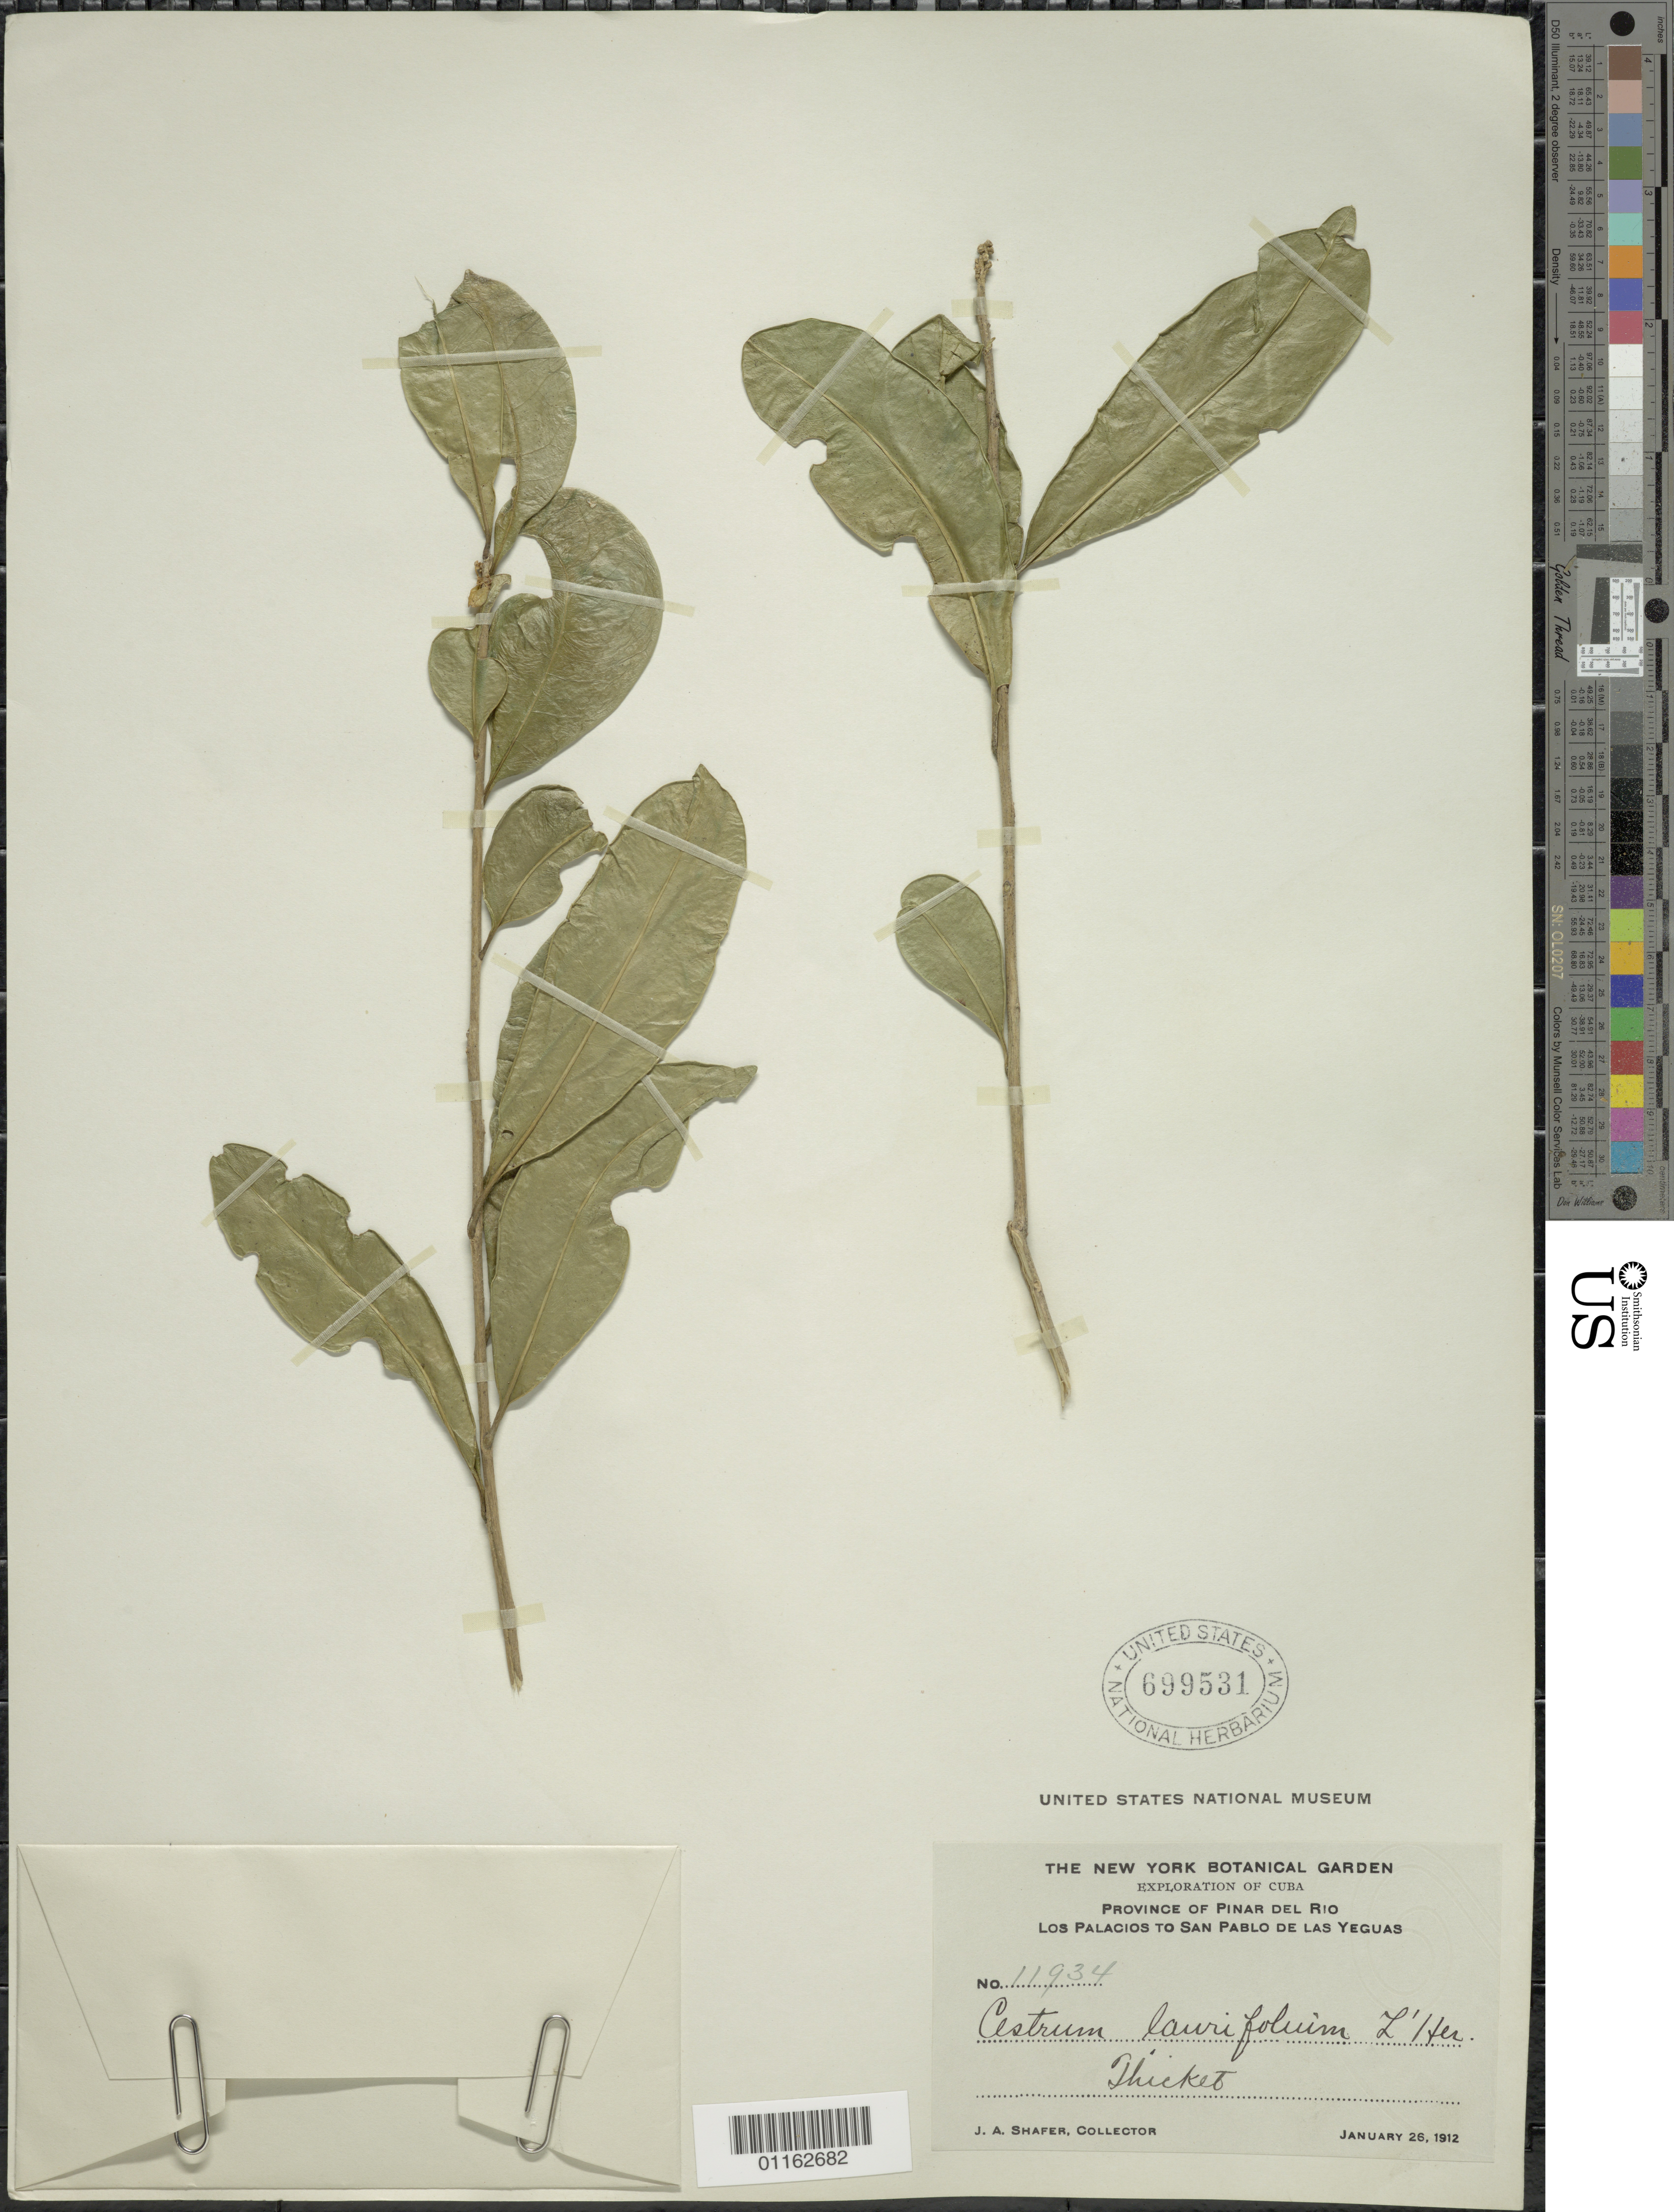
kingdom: Plantae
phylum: Tracheophyta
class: Magnoliopsida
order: Solanales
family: Solanaceae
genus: Cestrum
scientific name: Cestrum laurifolium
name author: L'Hér.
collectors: J. A. Shafer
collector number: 11934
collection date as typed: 26 Jan 1912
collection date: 1912-01-26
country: Cuba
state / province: Pinar del Rio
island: Cuba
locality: Los Placios to San Pablo de Las Yeguas; thickets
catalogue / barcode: US 699531